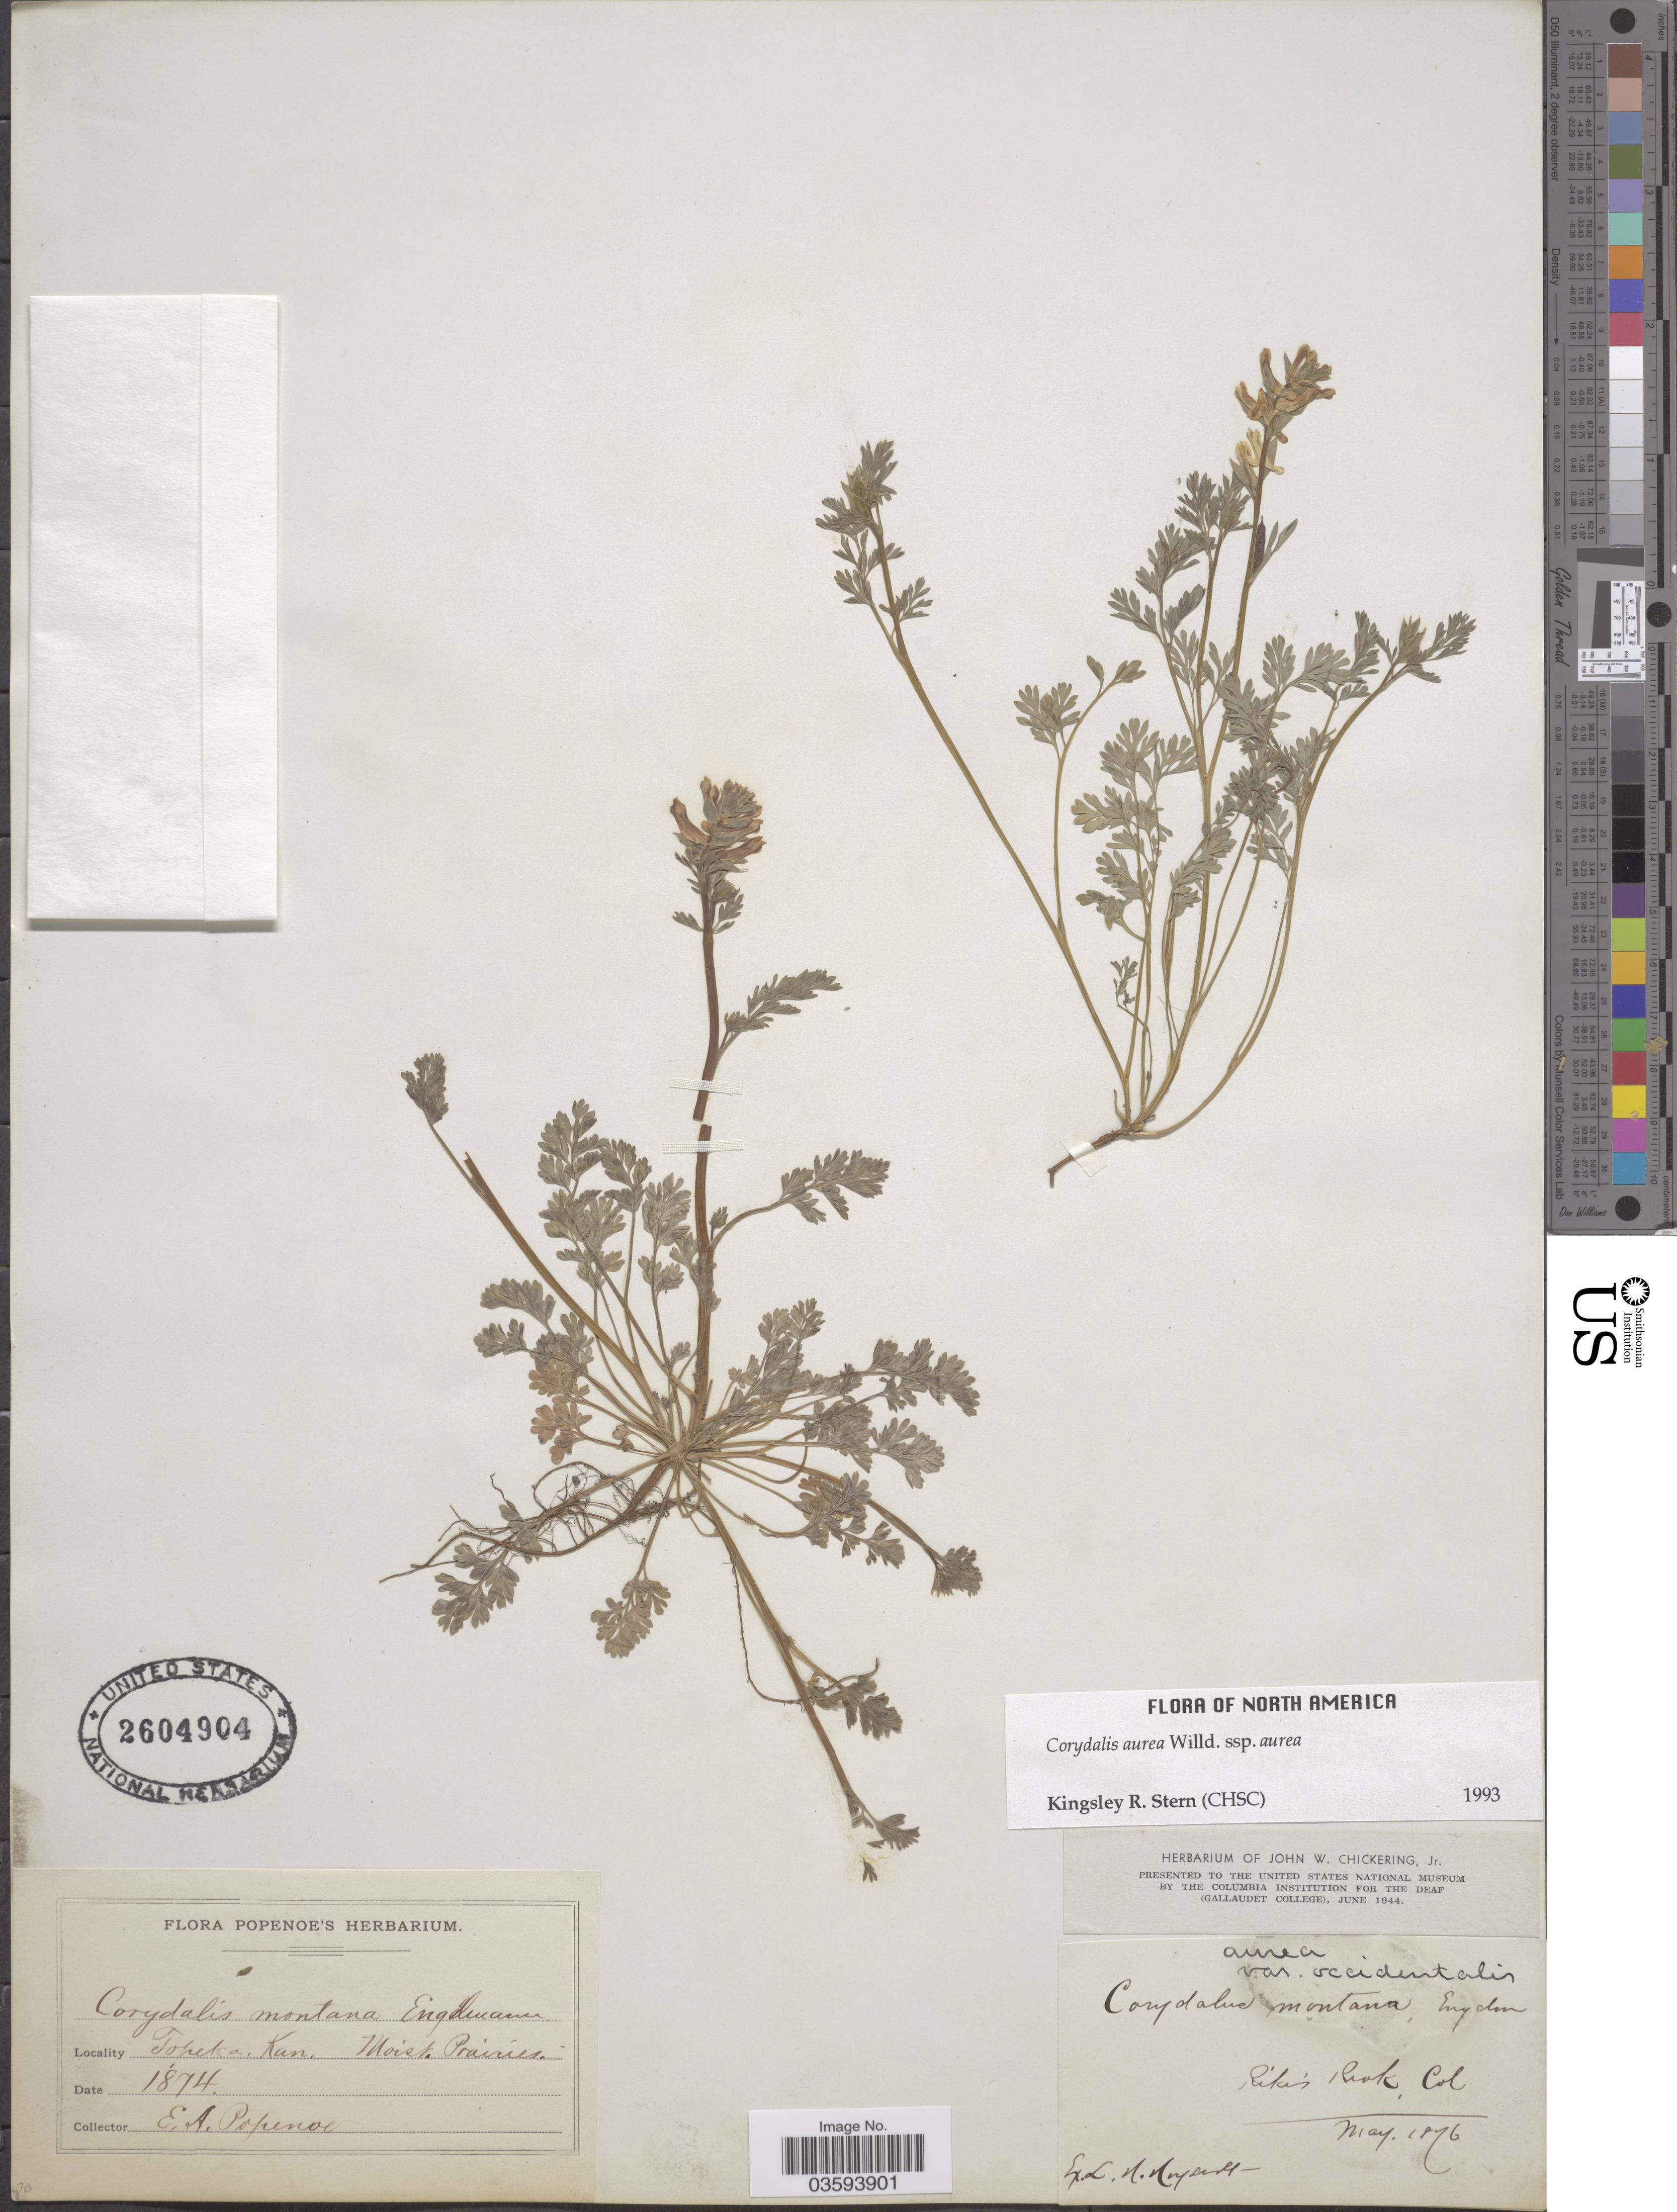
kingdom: Plantae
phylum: Tracheophyta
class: Magnoliopsida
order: Ranunculales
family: Papaveraceae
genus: Corydalis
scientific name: Corydalis aurea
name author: Willd.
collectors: E. A. Popenoe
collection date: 1874/1876-05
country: United States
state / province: Kansas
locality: Topeka.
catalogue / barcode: US 2604904